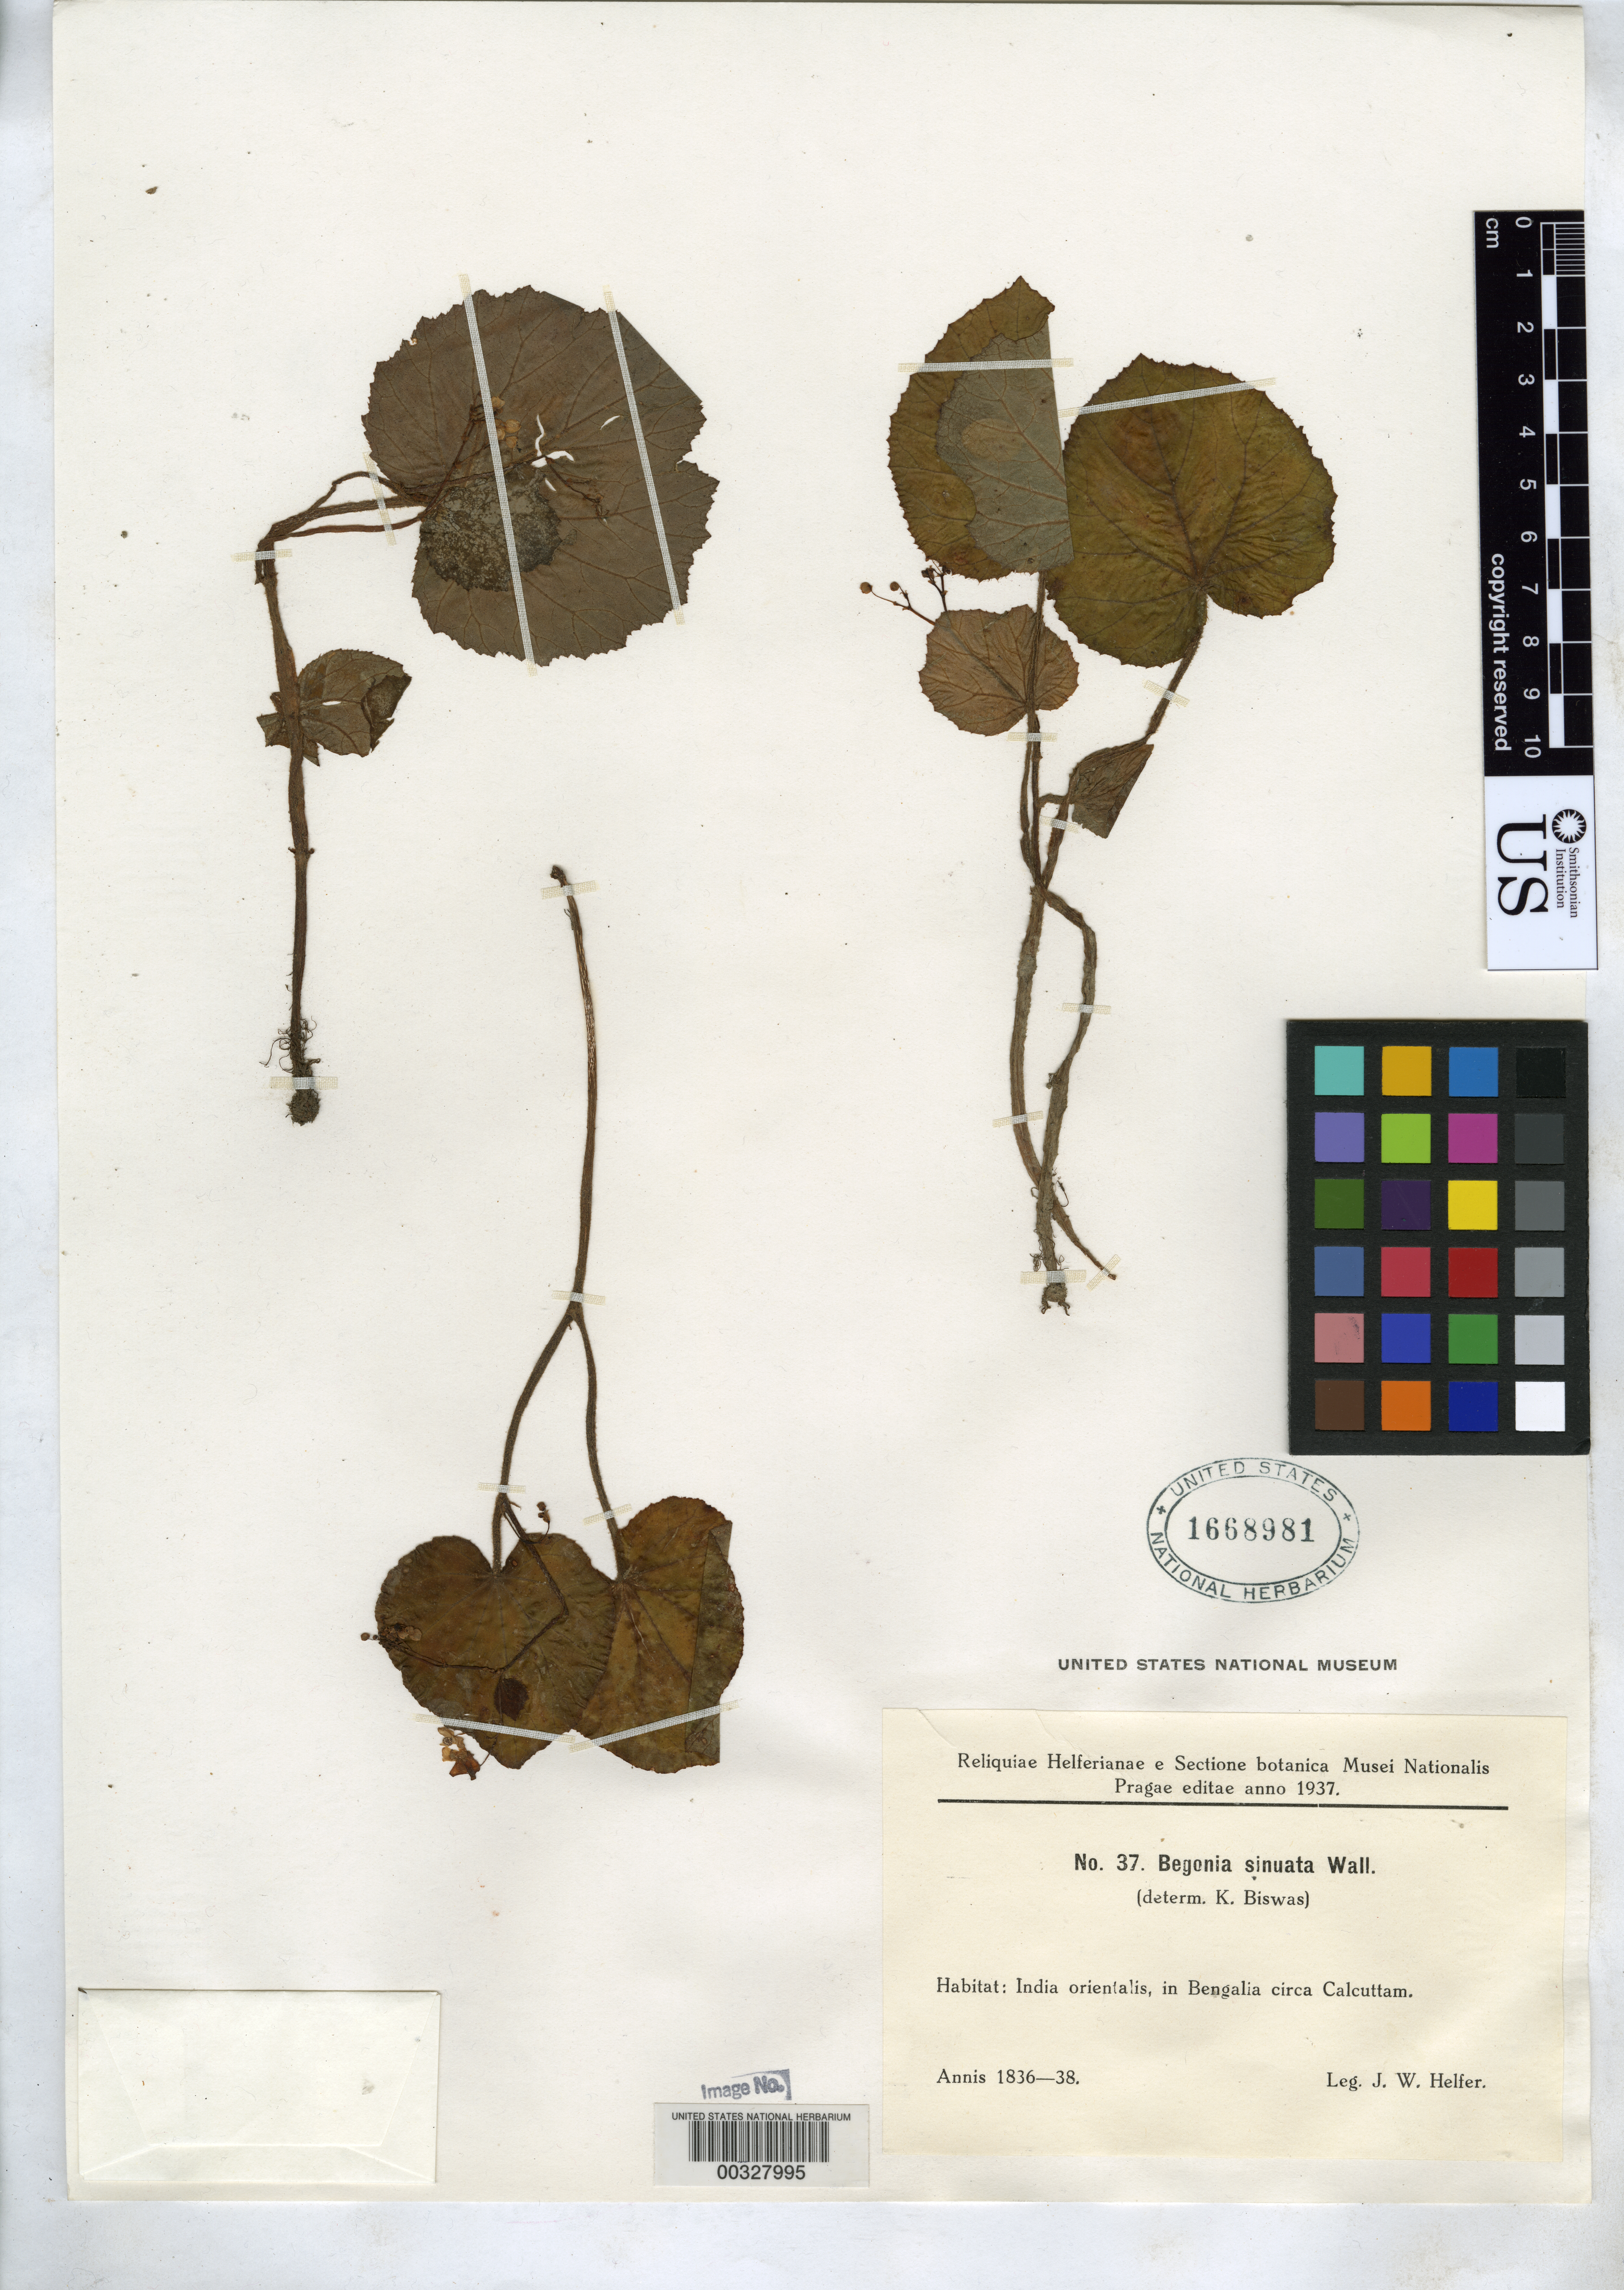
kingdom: Plantae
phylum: Tracheophyta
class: Magnoliopsida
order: Cucurbitales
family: Begoniaceae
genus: Begonia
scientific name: Begonia sinuata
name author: Meisn.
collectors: J. W. Helfer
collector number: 37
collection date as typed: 1836 to -- -- 1838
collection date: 1836/1838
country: India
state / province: West Bengal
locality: In Bengal near Calcutta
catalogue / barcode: US 1668981